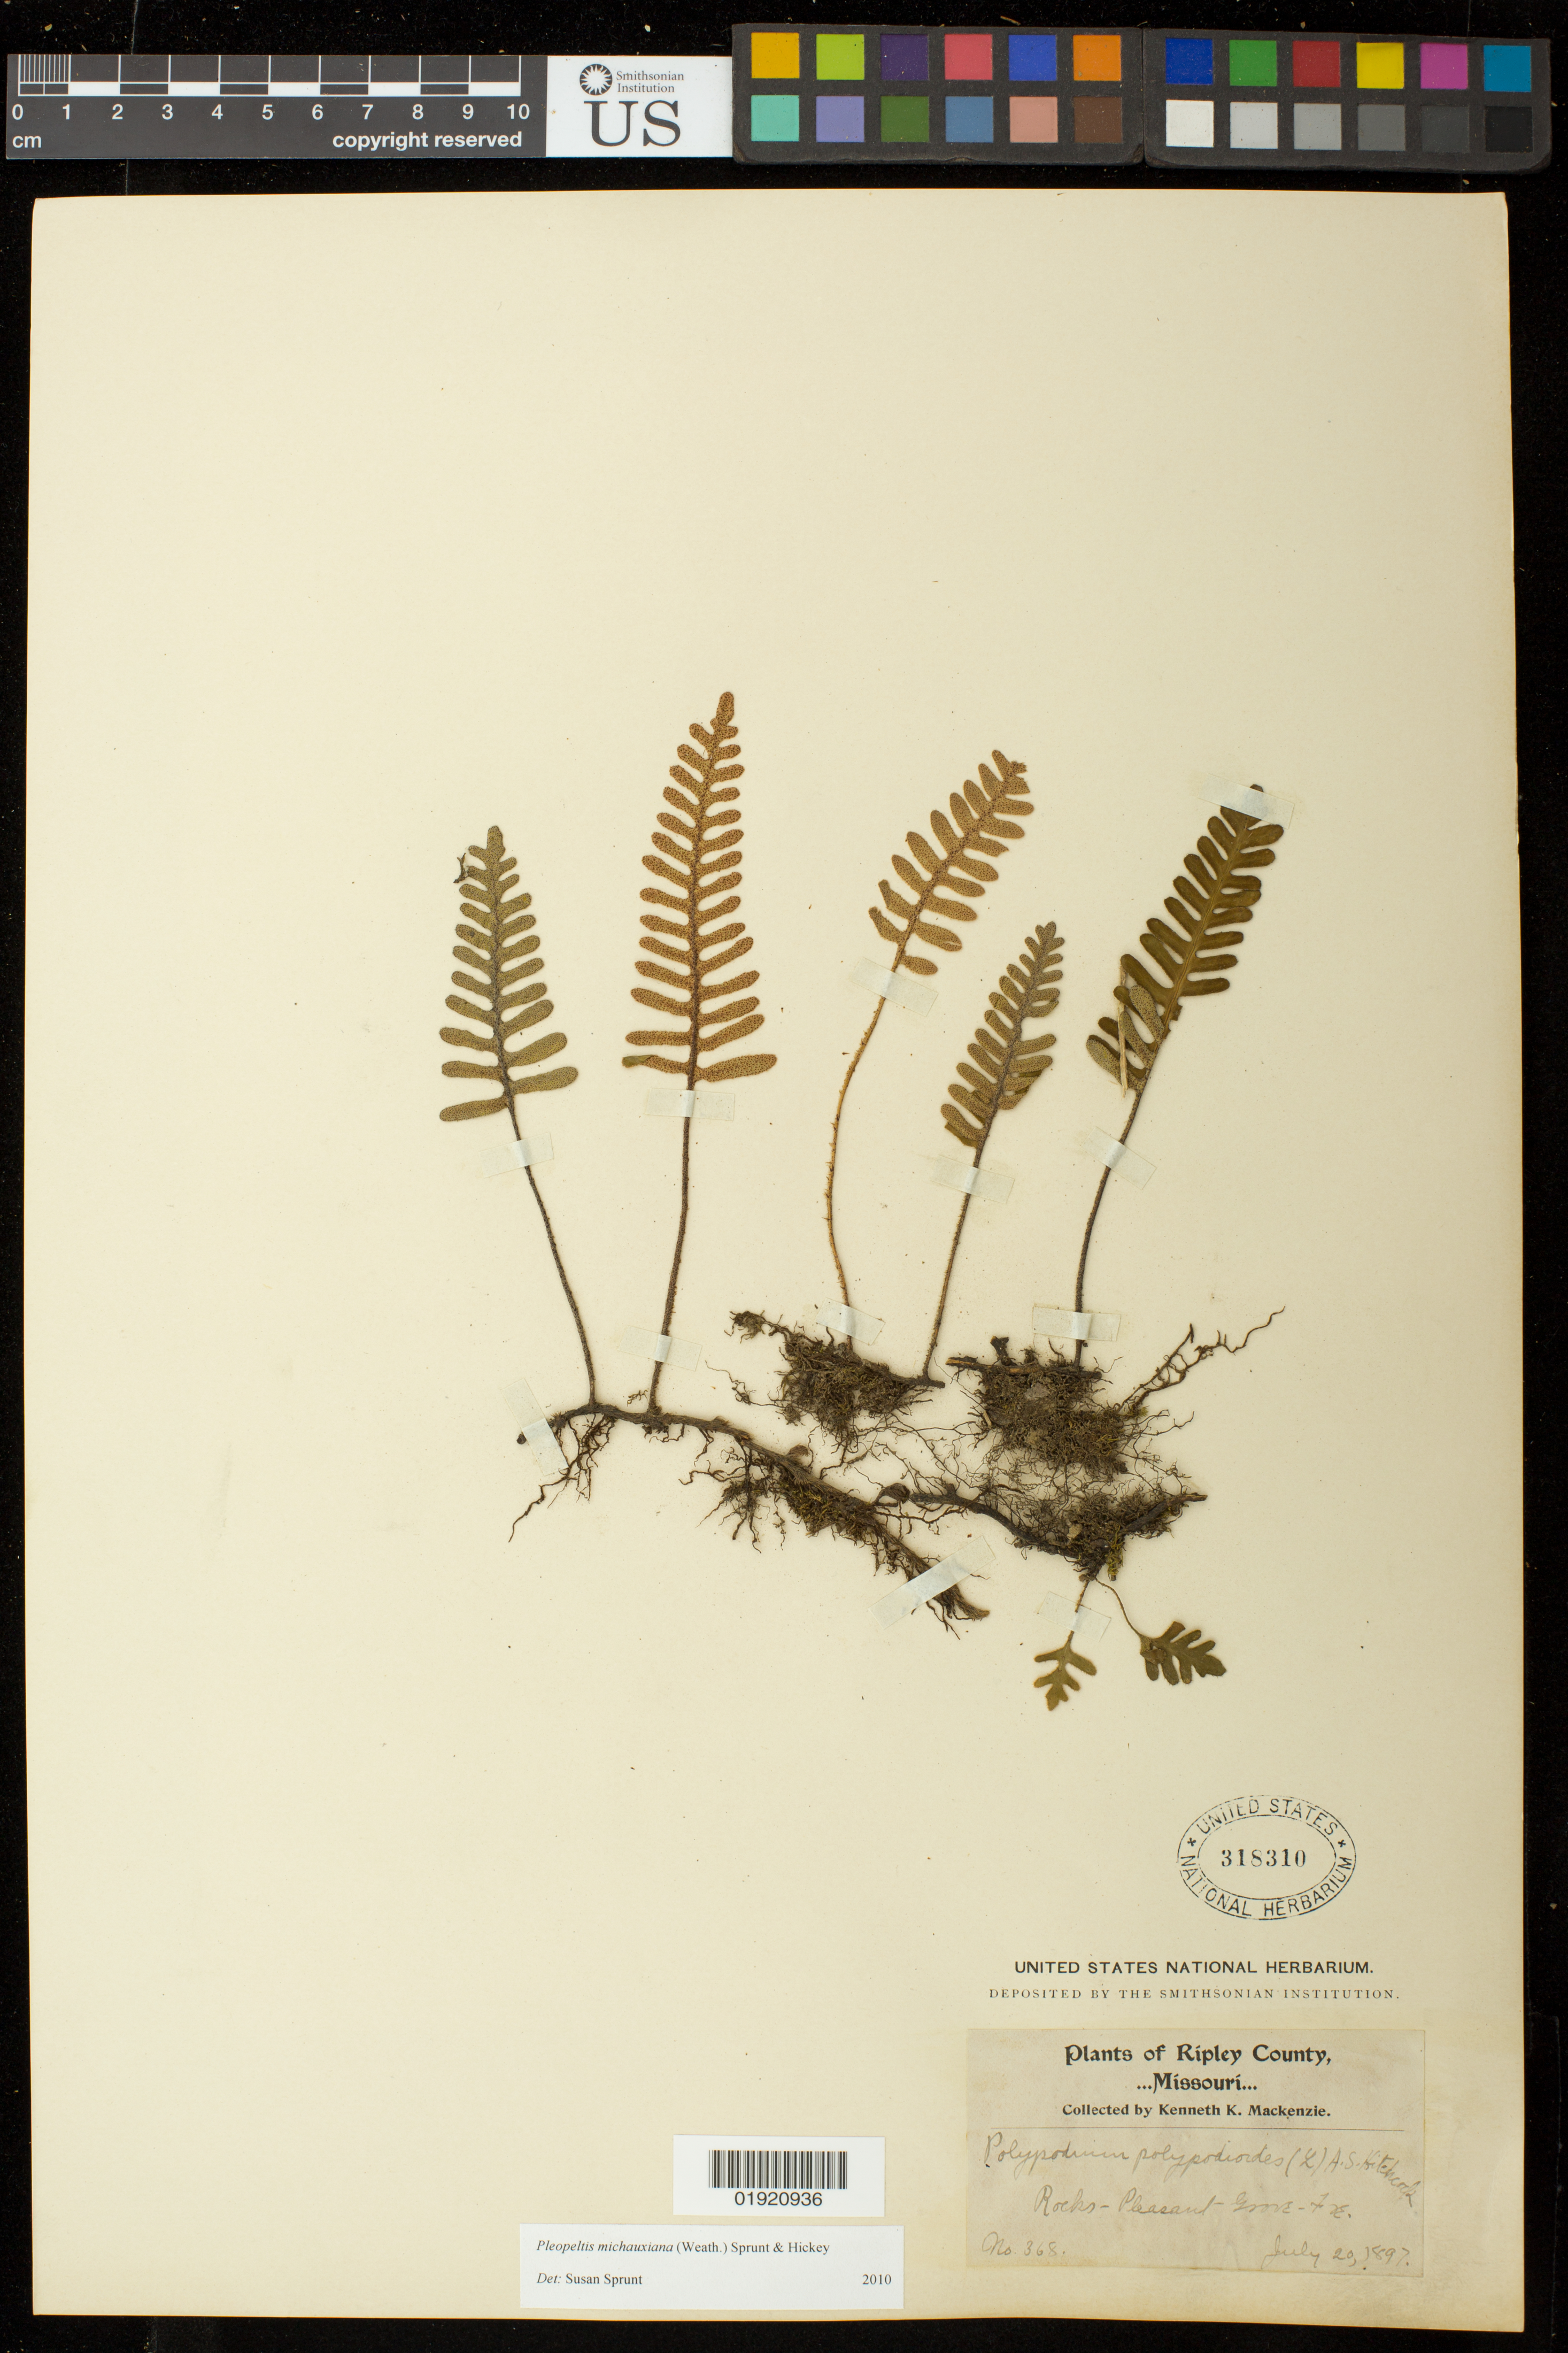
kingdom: Plantae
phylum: Tracheophyta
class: Polypodiopsida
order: Polypodiales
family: Polypodiaceae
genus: Pleopeltis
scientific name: Pleopeltis michauxiana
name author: (Weath.) Hickey & Sprunt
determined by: Sprunt, S. V.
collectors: K. K. Mackenzie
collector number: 368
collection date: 1897-07-20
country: United States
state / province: Missouri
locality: Ripley County. Pleasant Grove.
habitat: Rocks.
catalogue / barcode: US 318310